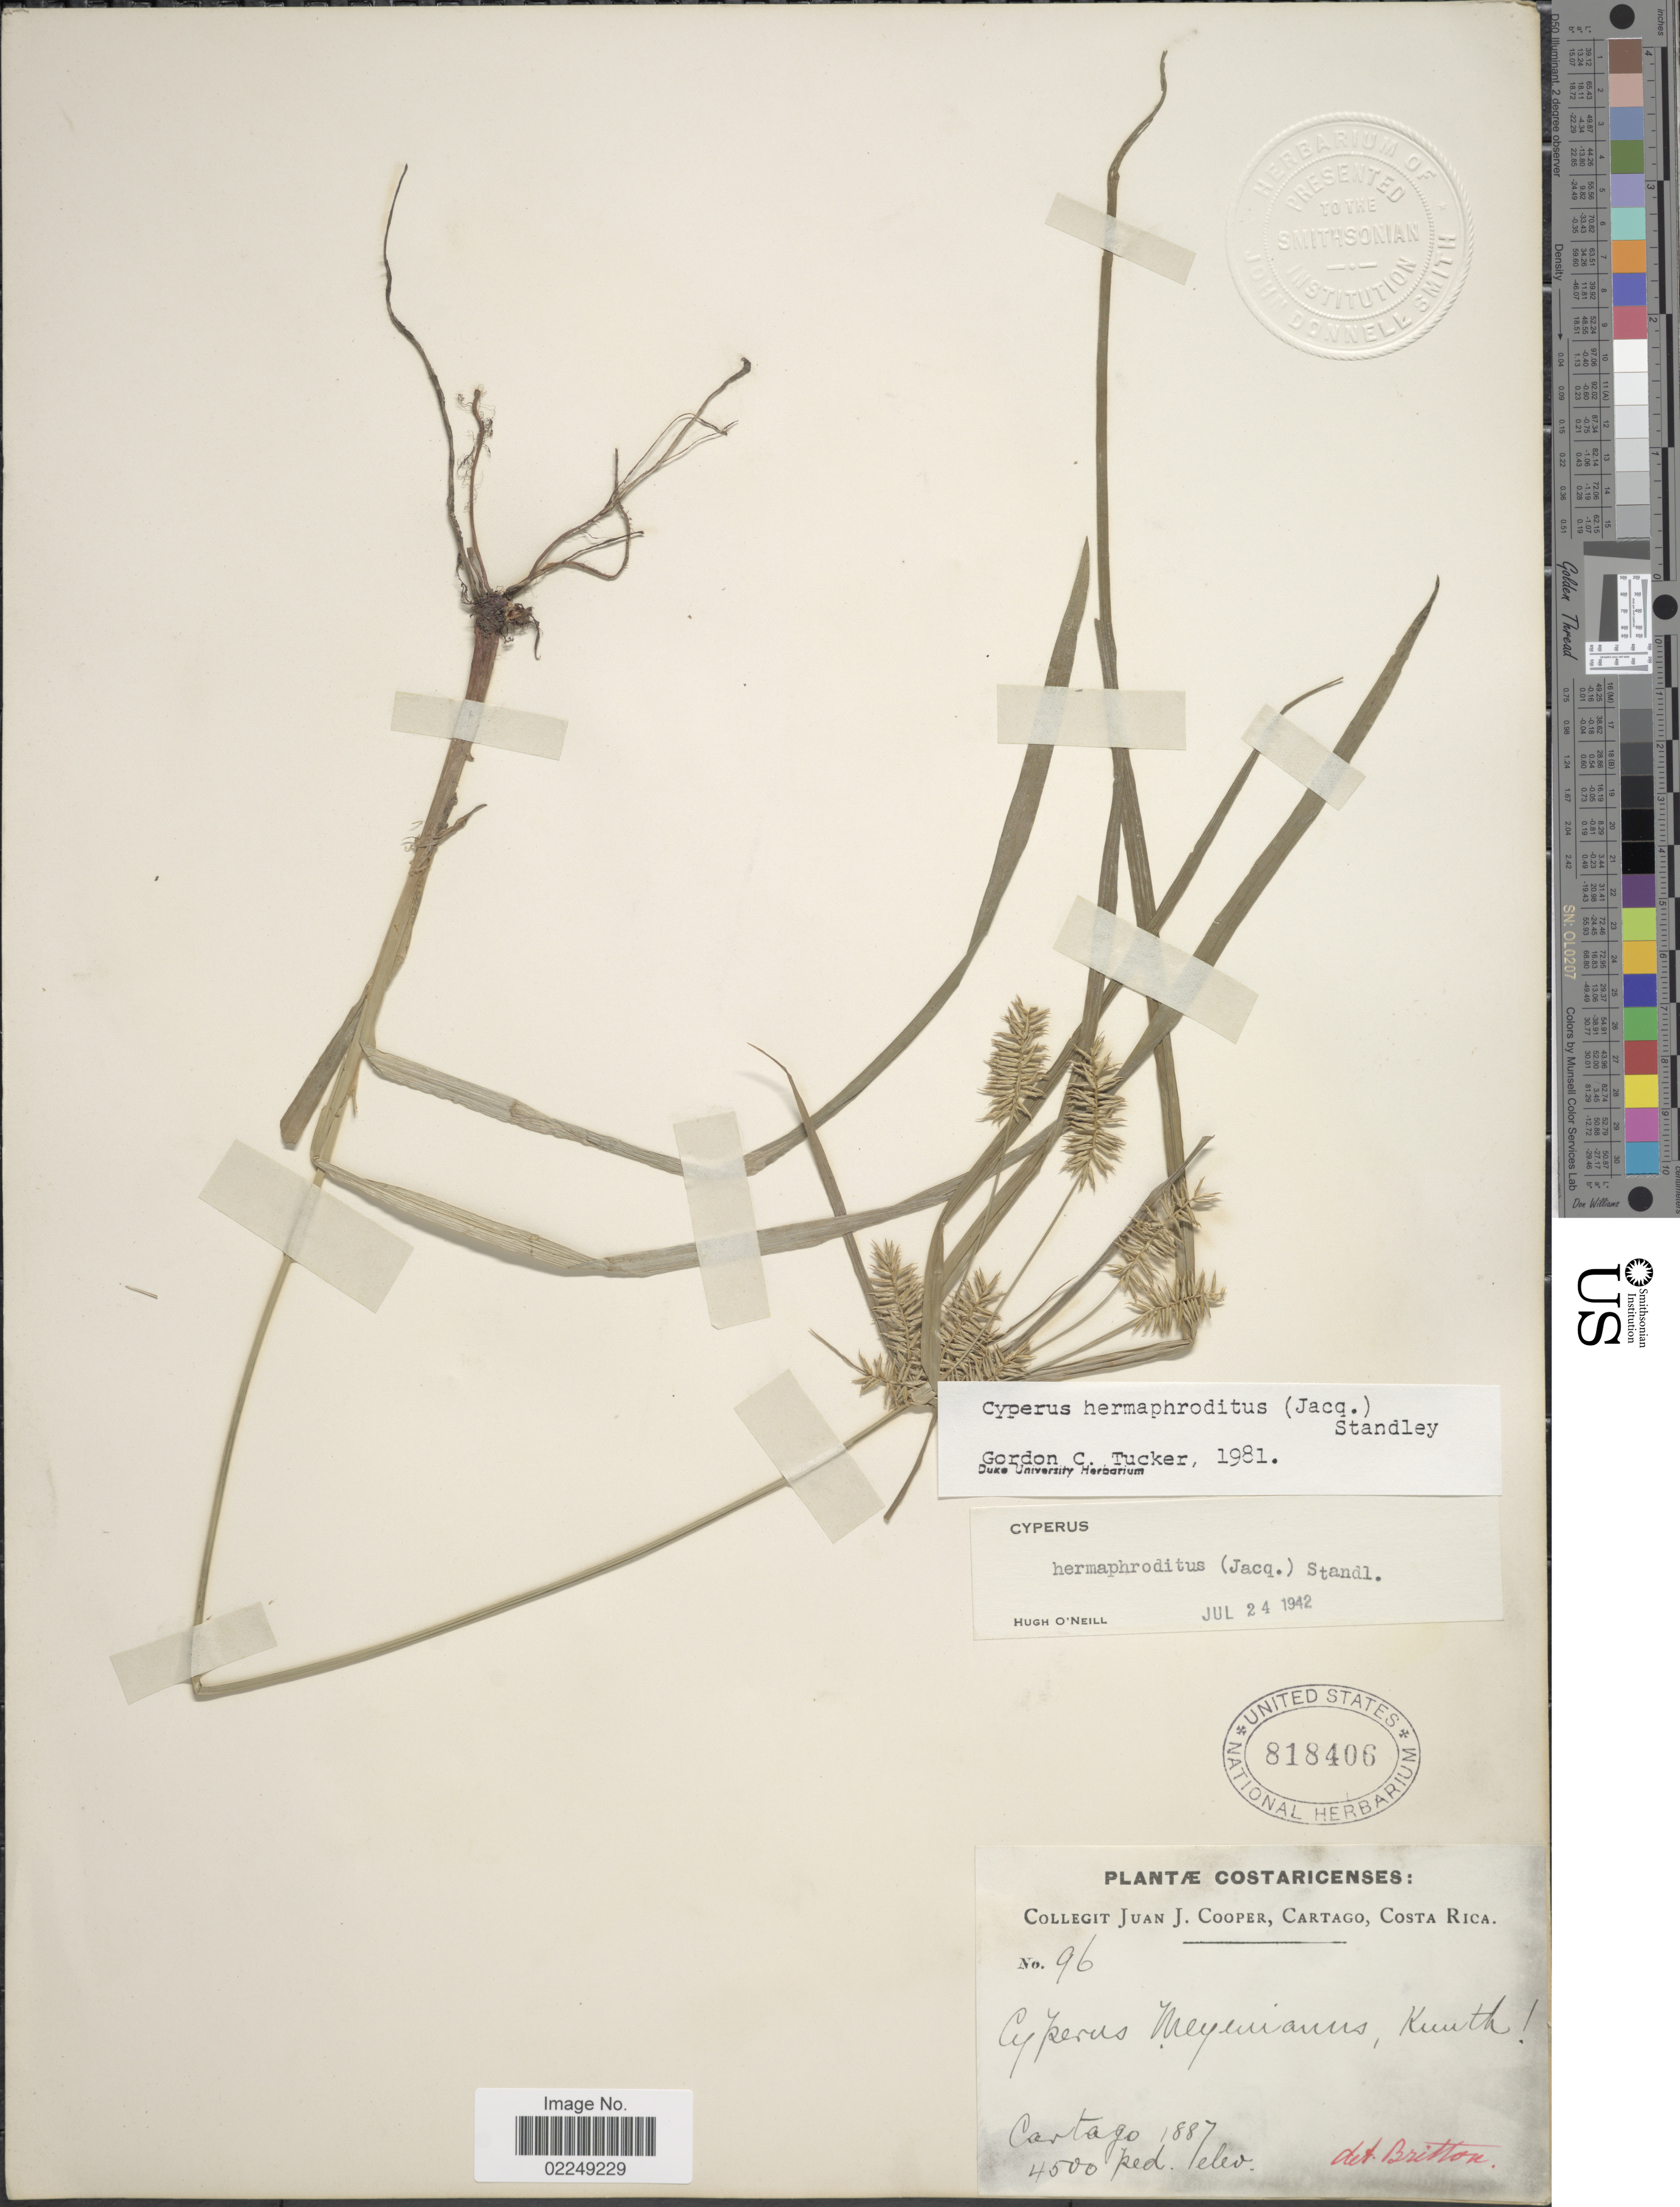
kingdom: Plantae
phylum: Tracheophyta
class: Liliopsida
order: Poales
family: Cyperaceae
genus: Cyperus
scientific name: Cyperus hermaphroditus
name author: (Jacq.) Standl.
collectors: J. J. Cooper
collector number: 96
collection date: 1887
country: Costa Rica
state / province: Cartago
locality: Cartago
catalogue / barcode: US 818406